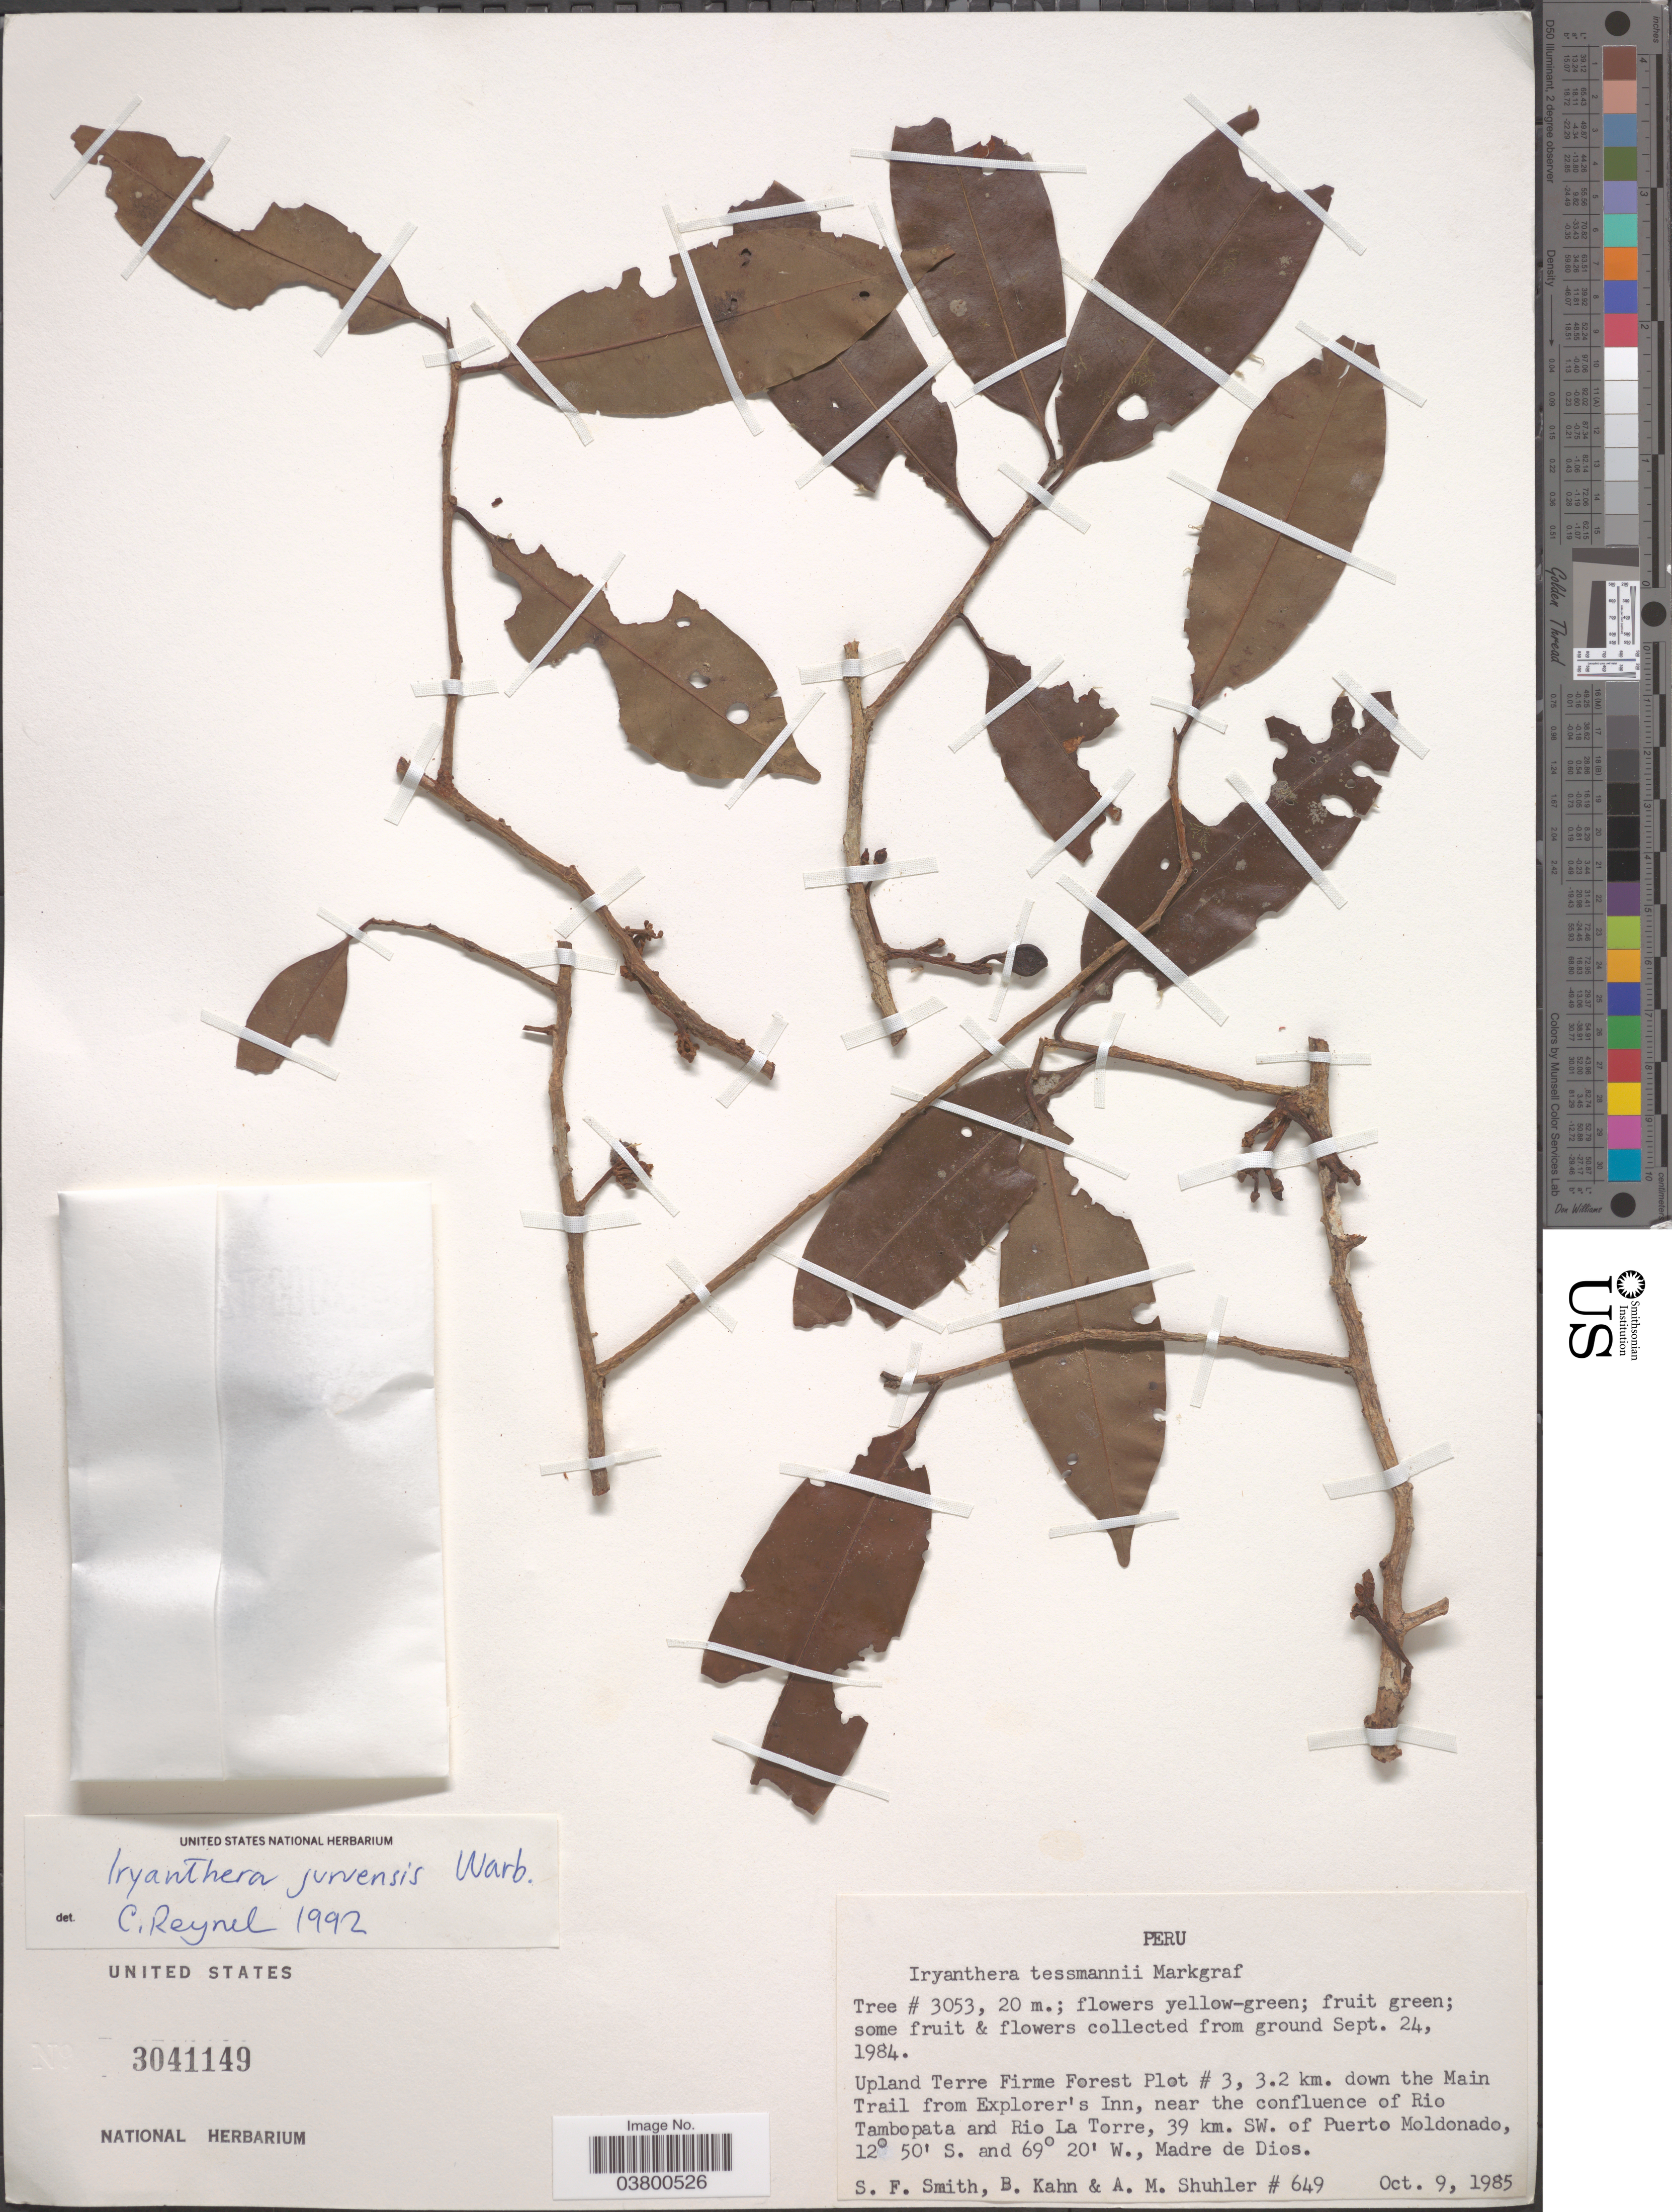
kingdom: Plantae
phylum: Tracheophyta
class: Magnoliopsida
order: Magnoliales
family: Myristicaceae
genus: Iryanthera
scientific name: Iryanthera juruensis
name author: Warb.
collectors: S.F. Smith, B. Kahn & A. Shuhler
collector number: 649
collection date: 1985-10-09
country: Peru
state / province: Madre de Dios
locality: Upland Terre Firme Forest Plot #3, 3.2 km. down the Main Trail from Explorer's Inn, near the confluence of Rio Tambopata and Rio La Torre, 39 km. SW. of Puerto Moldonado.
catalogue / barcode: US 3041149